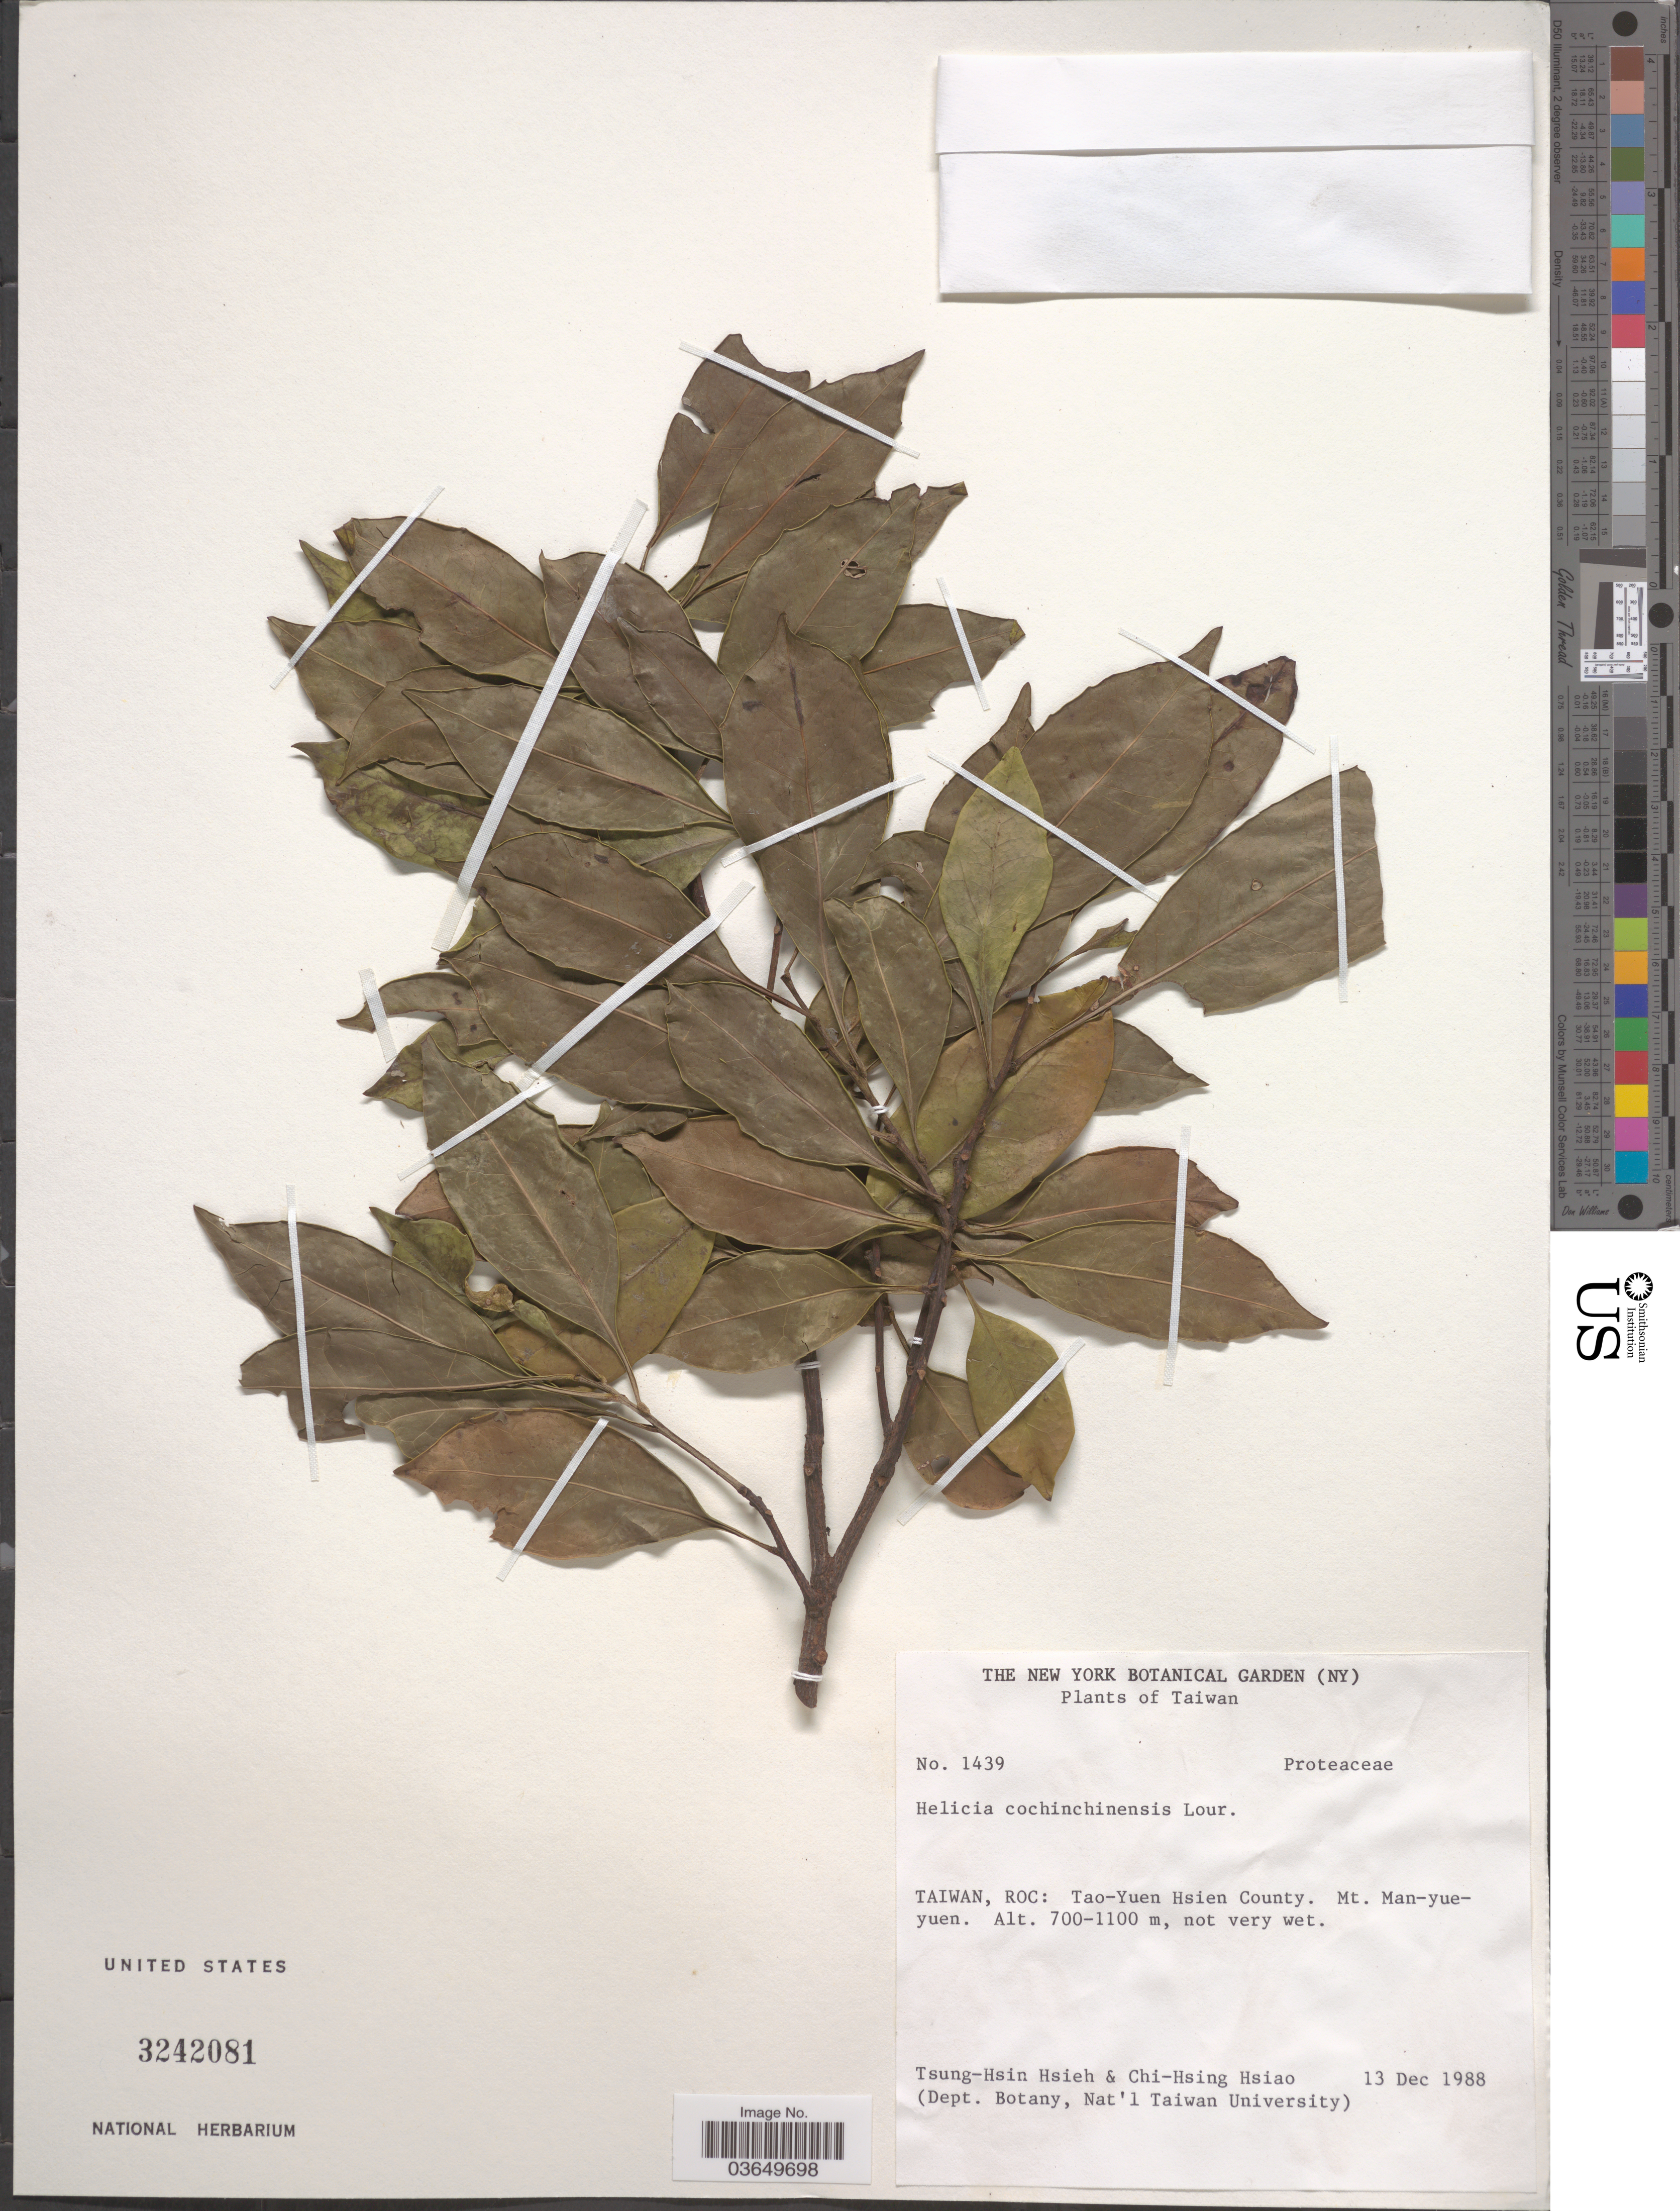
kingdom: Plantae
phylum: Tracheophyta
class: Magnoliopsida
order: Proteales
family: Proteaceae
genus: Helicia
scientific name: Helicia cochinchinensis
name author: Lour.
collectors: Tsung-Hsin Hsieh & C. Hsiao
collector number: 1439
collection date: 1988-12-13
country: Taiwan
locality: Roc: Tao-Yuen Hsien County. Mt. Man-yue-yuen.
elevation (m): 700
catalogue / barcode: US 3242081